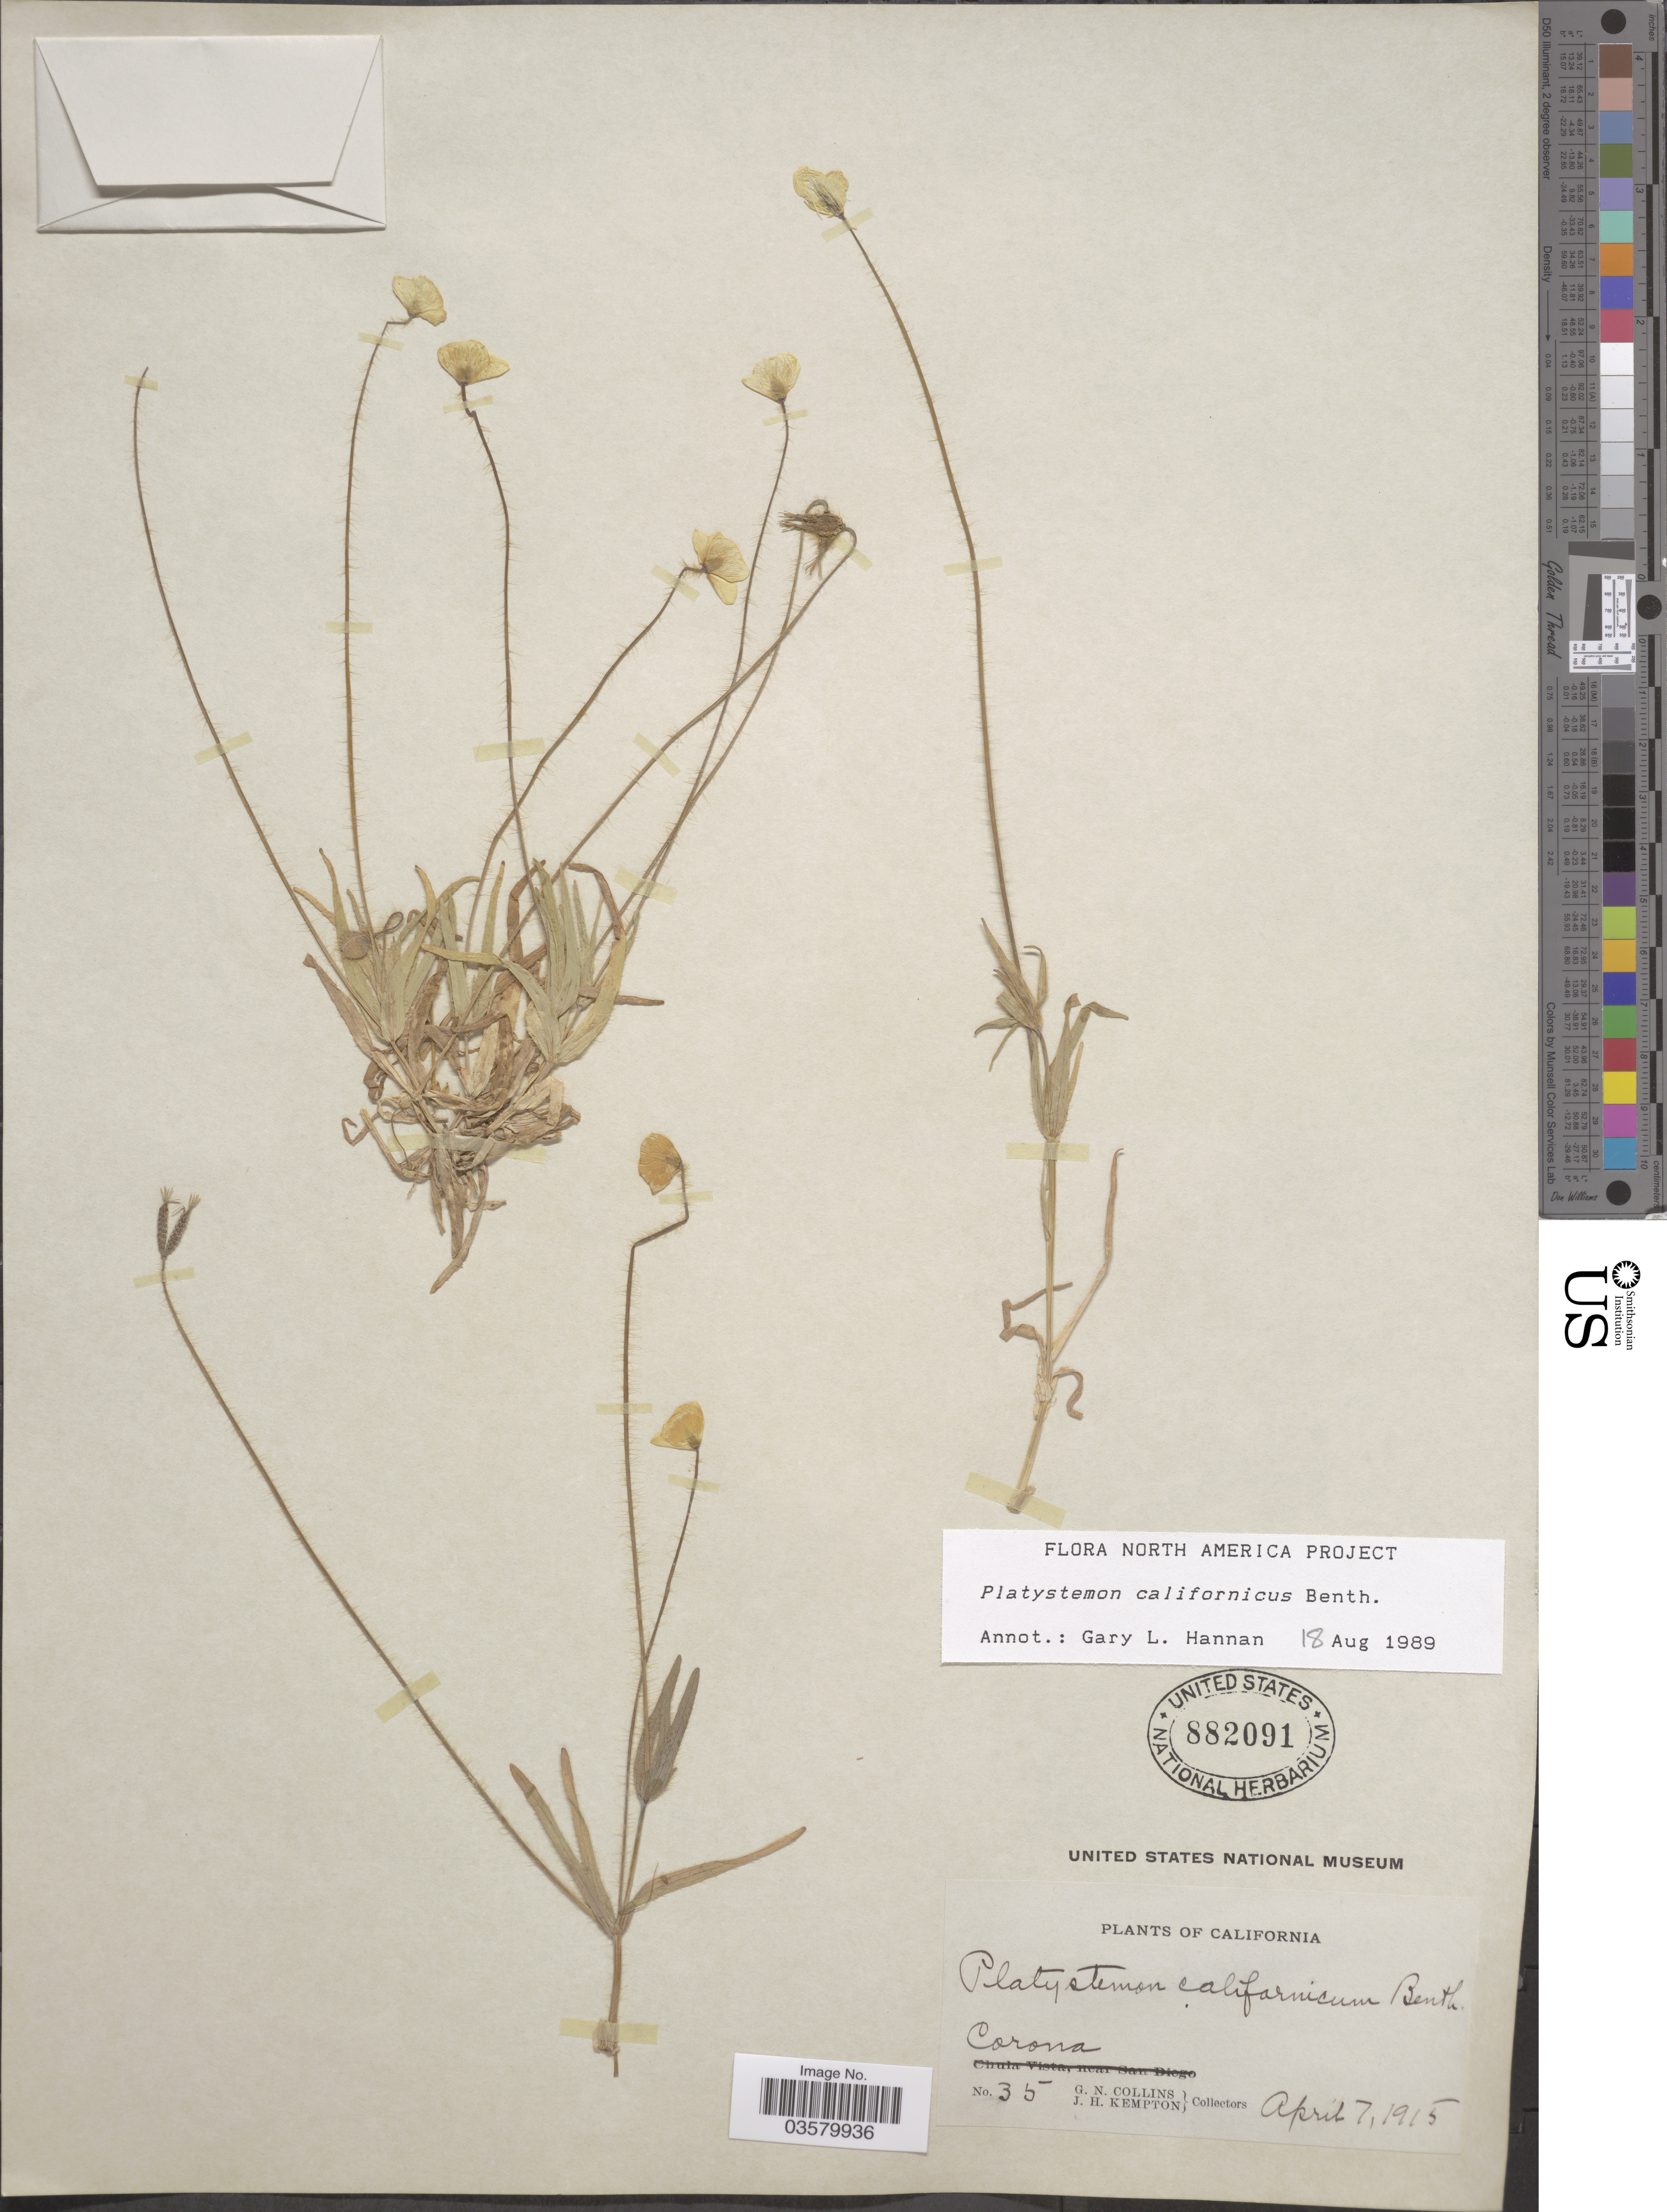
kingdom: Plantae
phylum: Tracheophyta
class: Magnoliopsida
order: Ranunculales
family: Papaveraceae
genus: Platystemon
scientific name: Platystemon californicus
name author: Benth.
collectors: G. Collins & J. H. Kempton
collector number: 35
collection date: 1915-04-07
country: United States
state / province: California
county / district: San Diego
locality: Corona. San Diego.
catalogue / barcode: US 882091